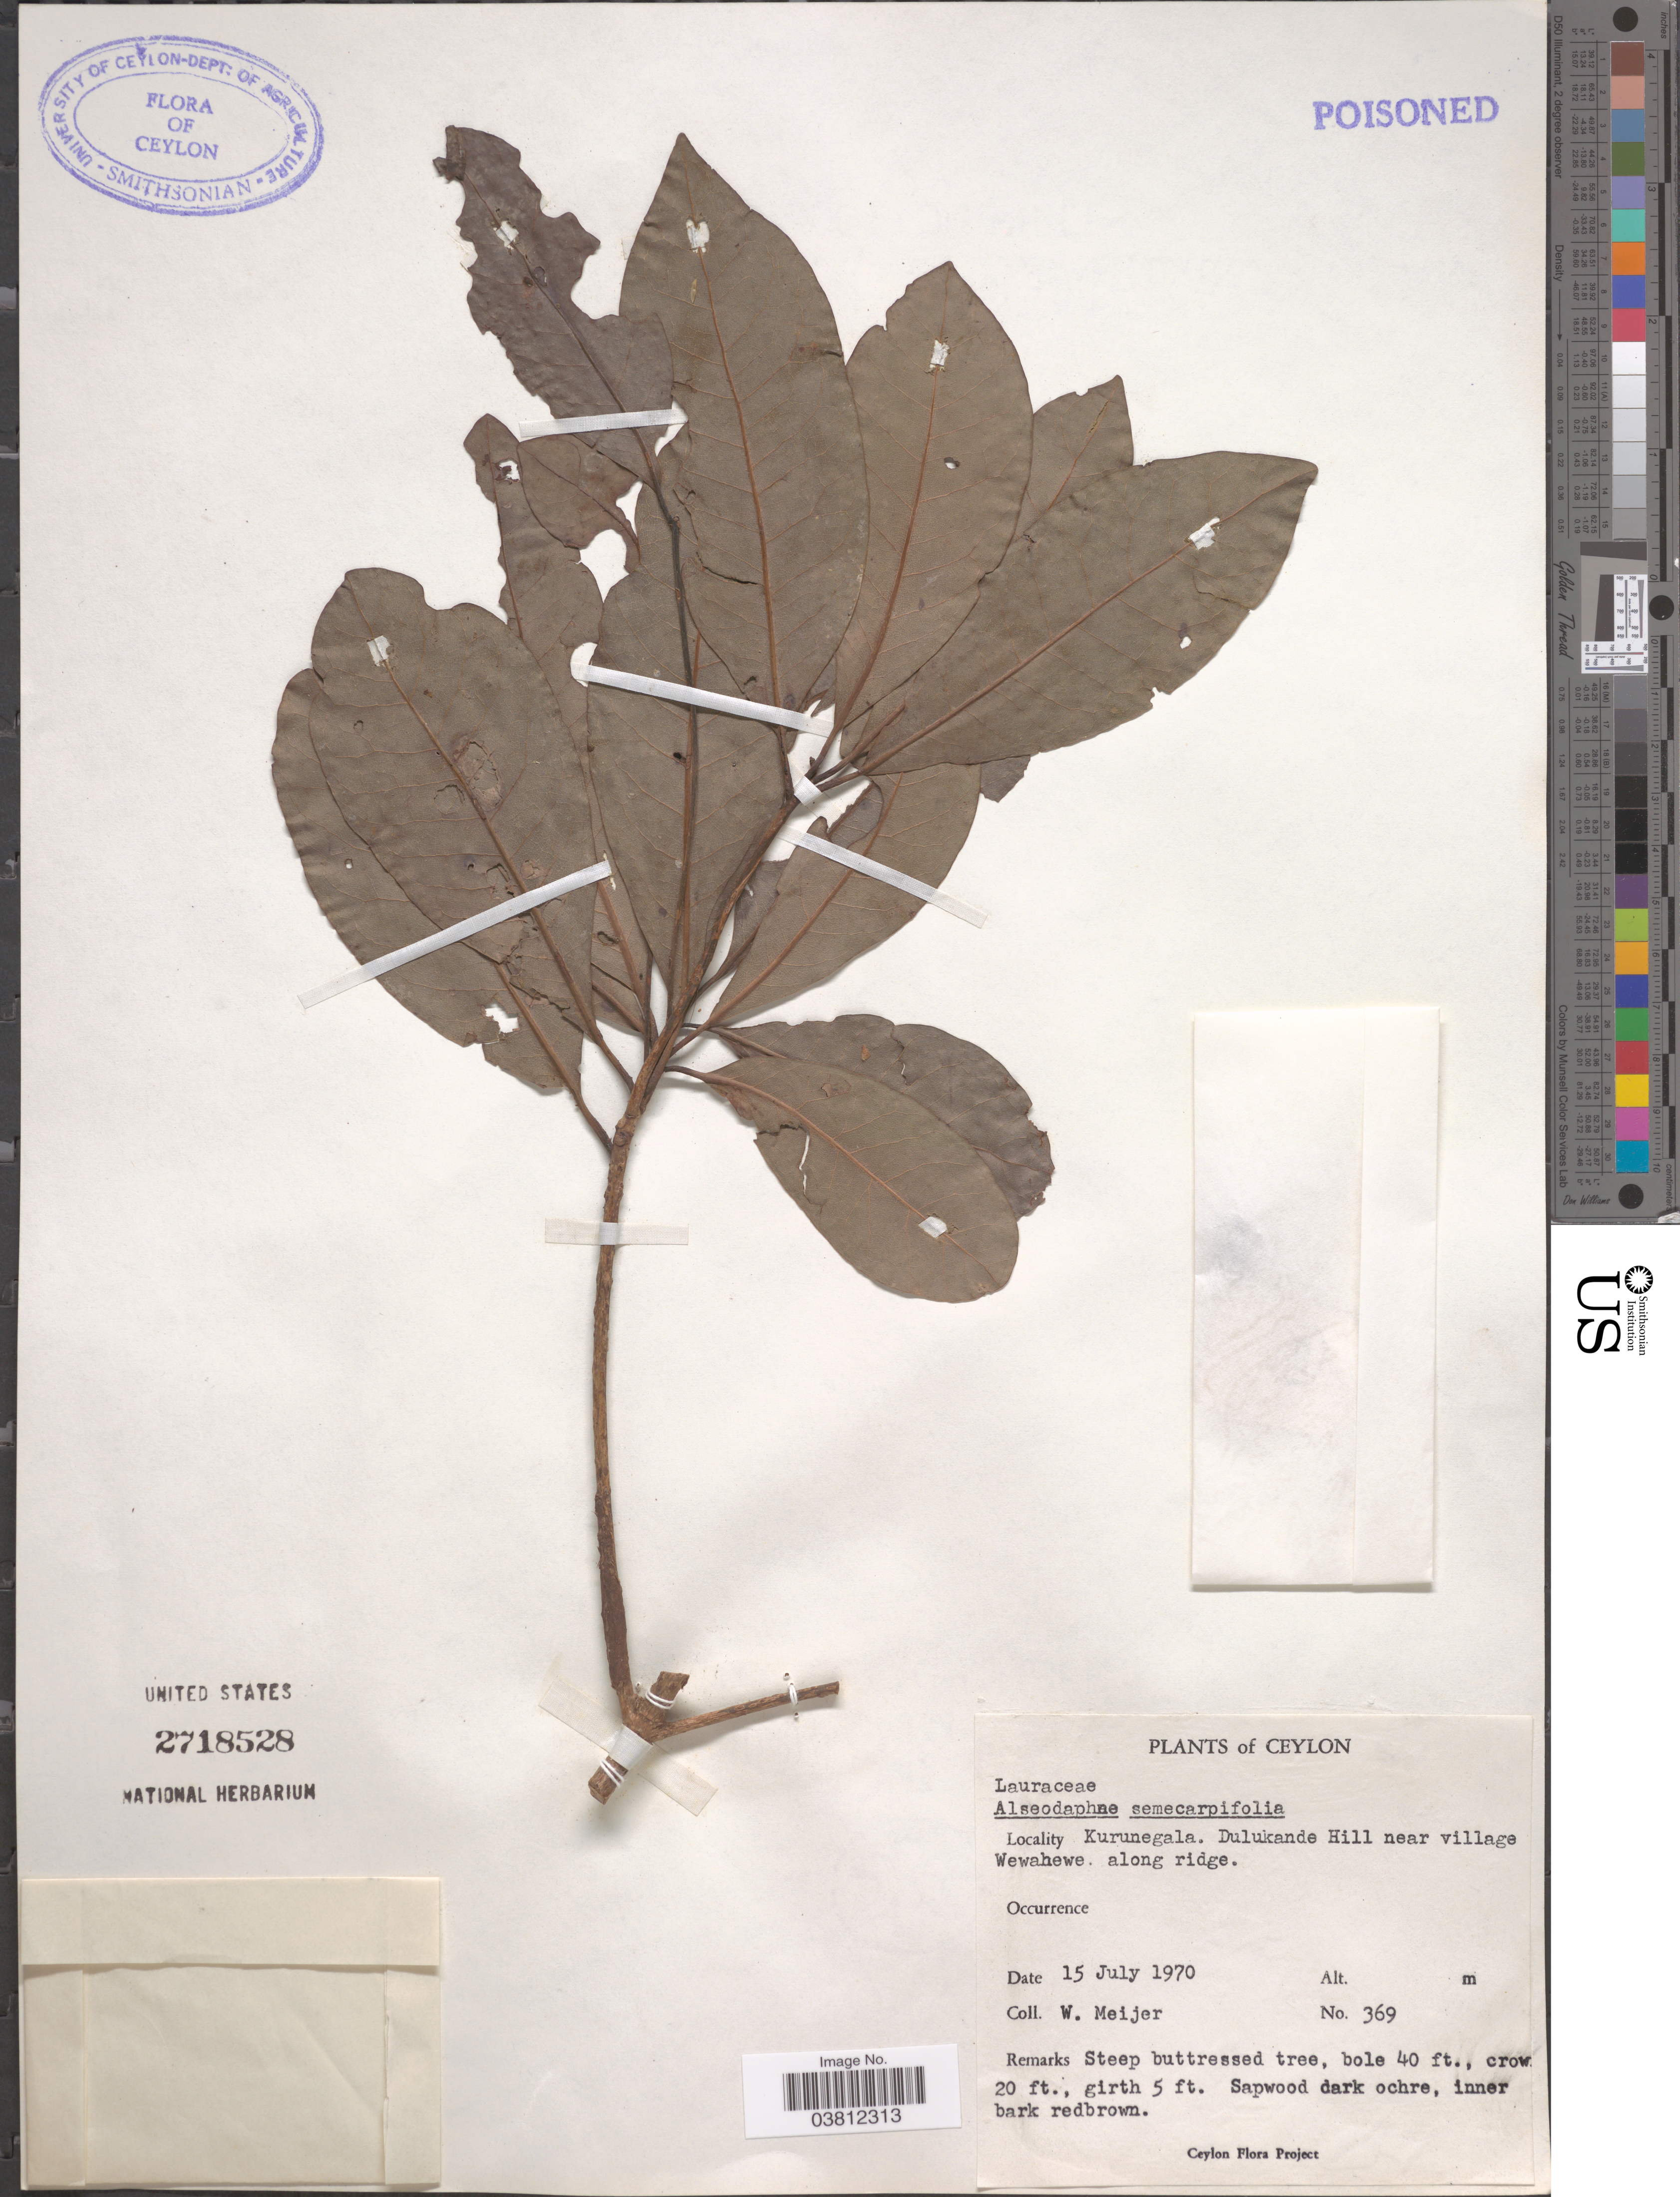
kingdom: Plantae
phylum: Tracheophyta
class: Magnoliopsida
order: Laurales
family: Lauraceae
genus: Alseodaphne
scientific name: Alseodaphne semecarpifolia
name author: Nees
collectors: W. Meijer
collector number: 369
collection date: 1970-07-15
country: Sri Lanka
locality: Ceylon. Kurunegala. Dulukande Hill near village Wewahewe. Along Ridge.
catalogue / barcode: US 2718528